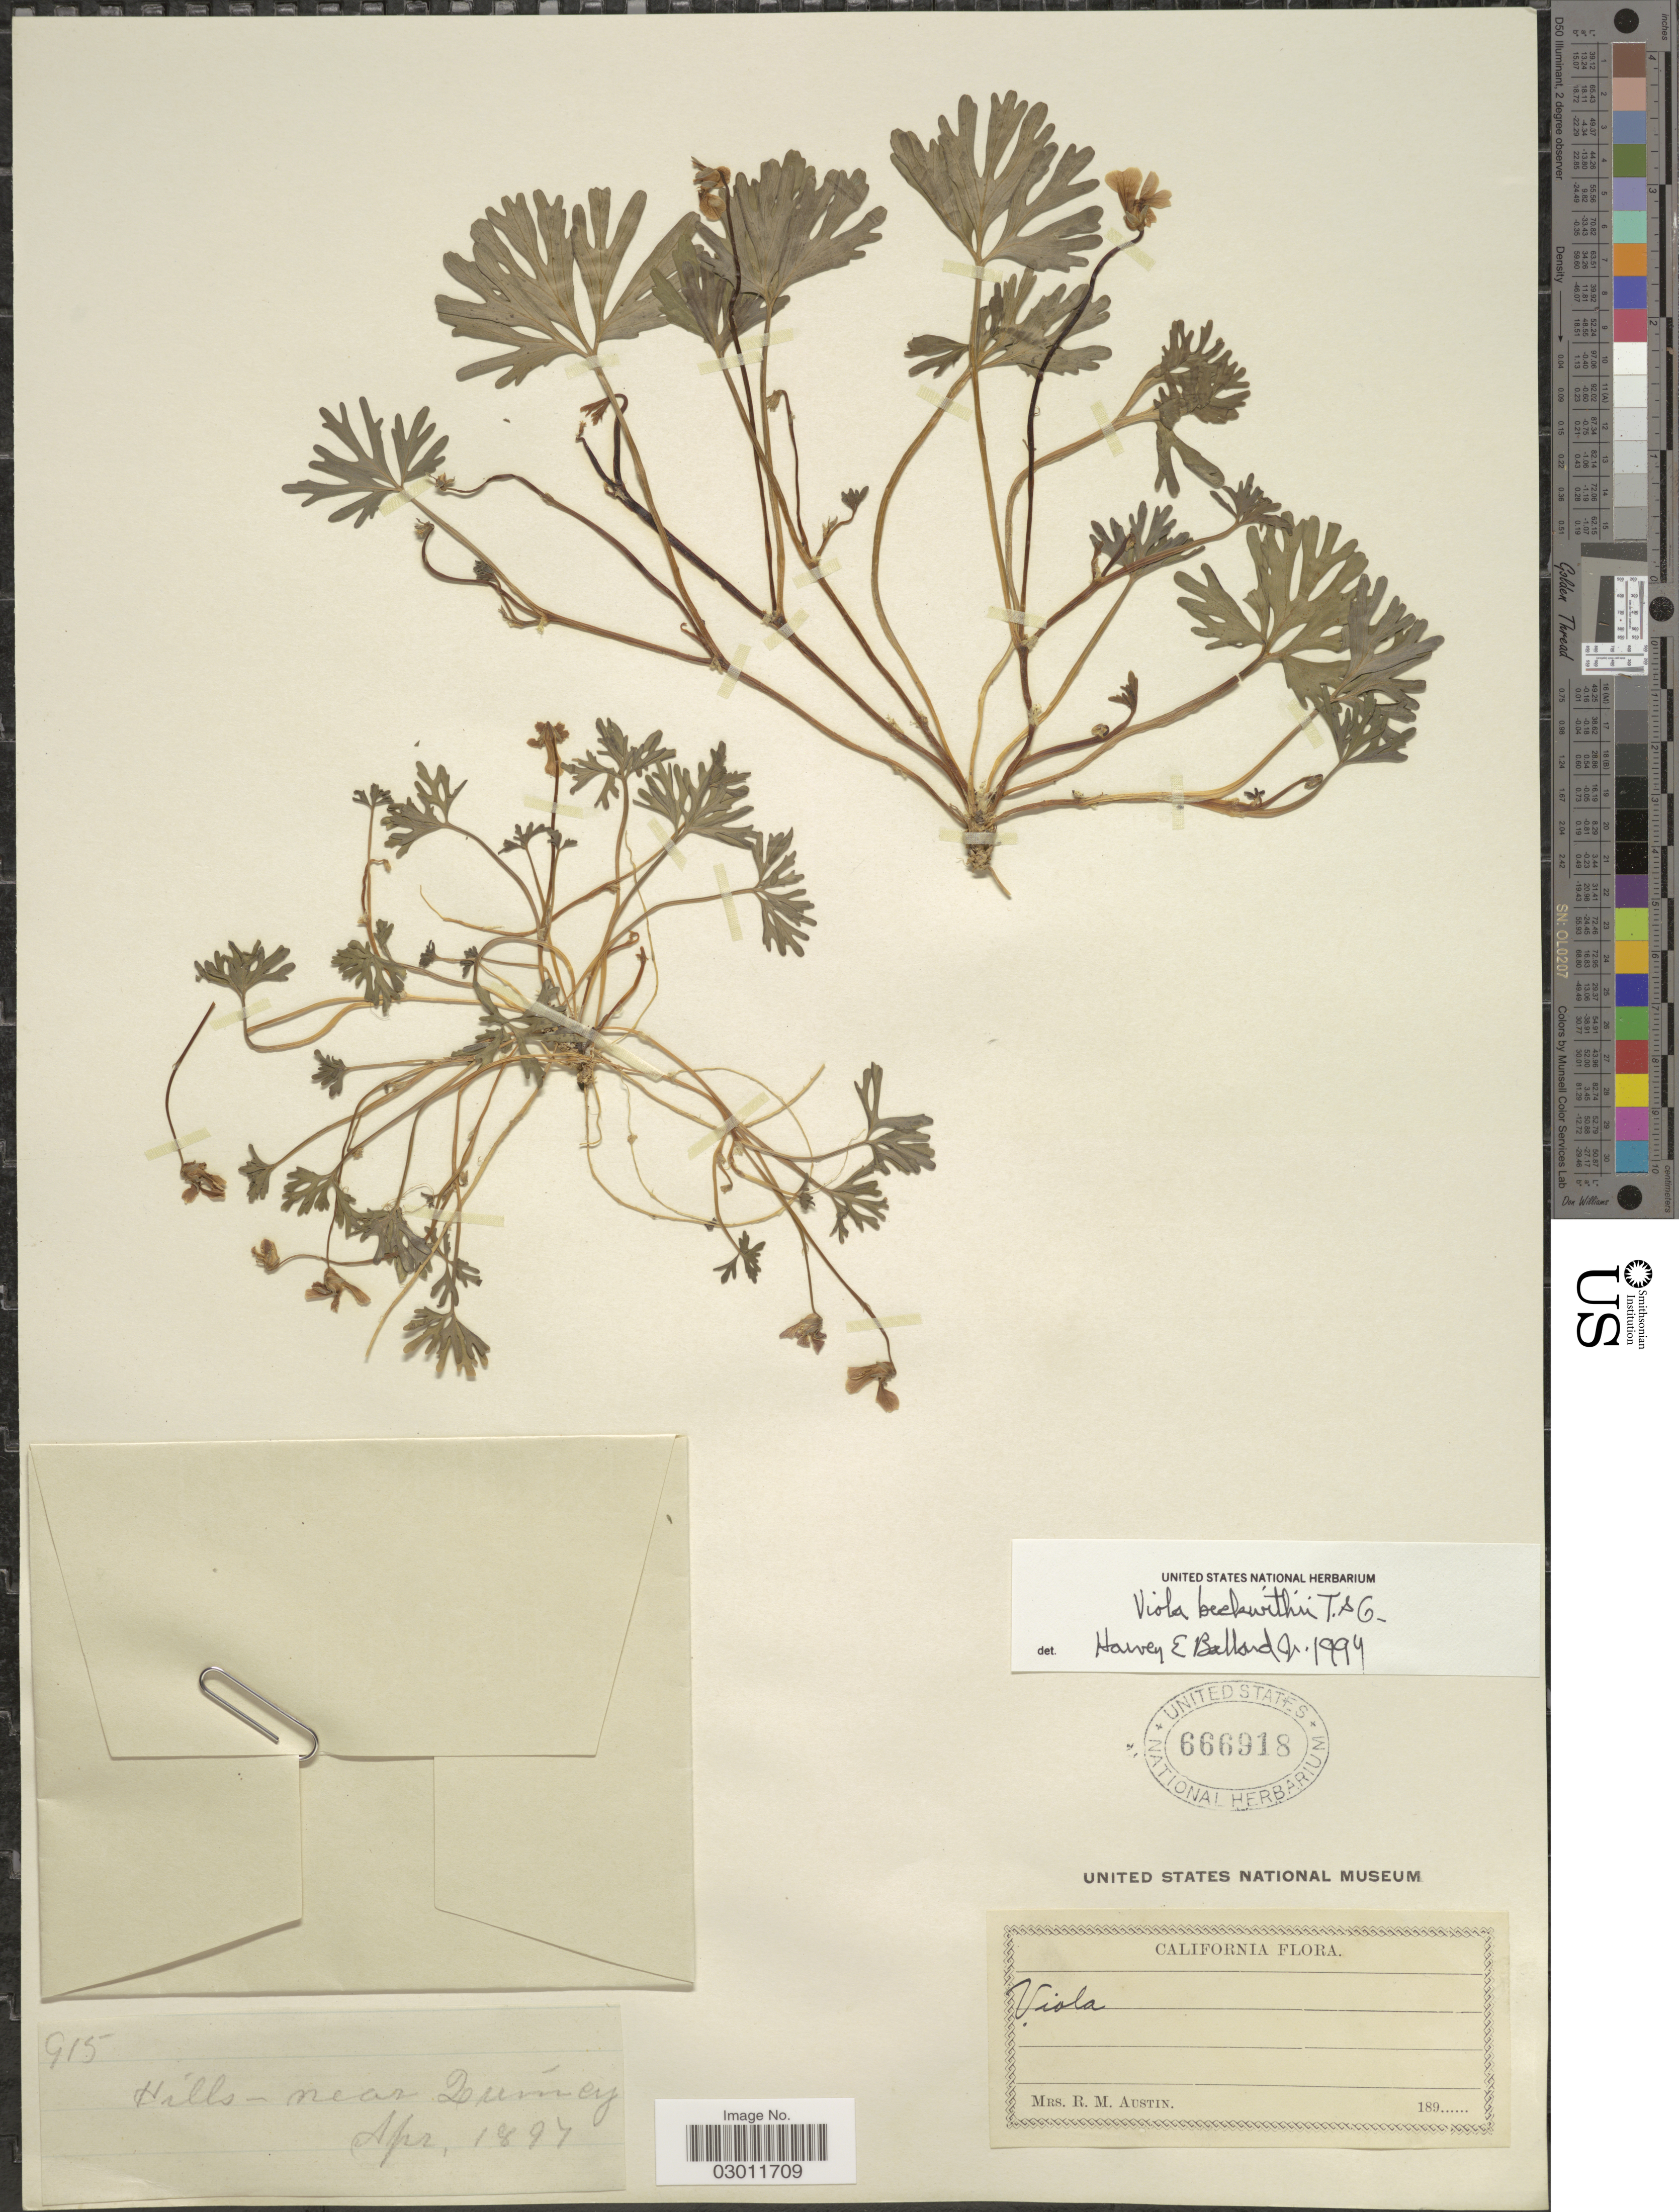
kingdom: Plantae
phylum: Tracheophyta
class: Magnoliopsida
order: Malpighiales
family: Violaceae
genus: Viola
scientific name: Viola beckwithii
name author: Torr.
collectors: R. Austin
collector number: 915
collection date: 1897-04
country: United States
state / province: California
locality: Hills, near Quincy.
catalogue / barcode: US 666918